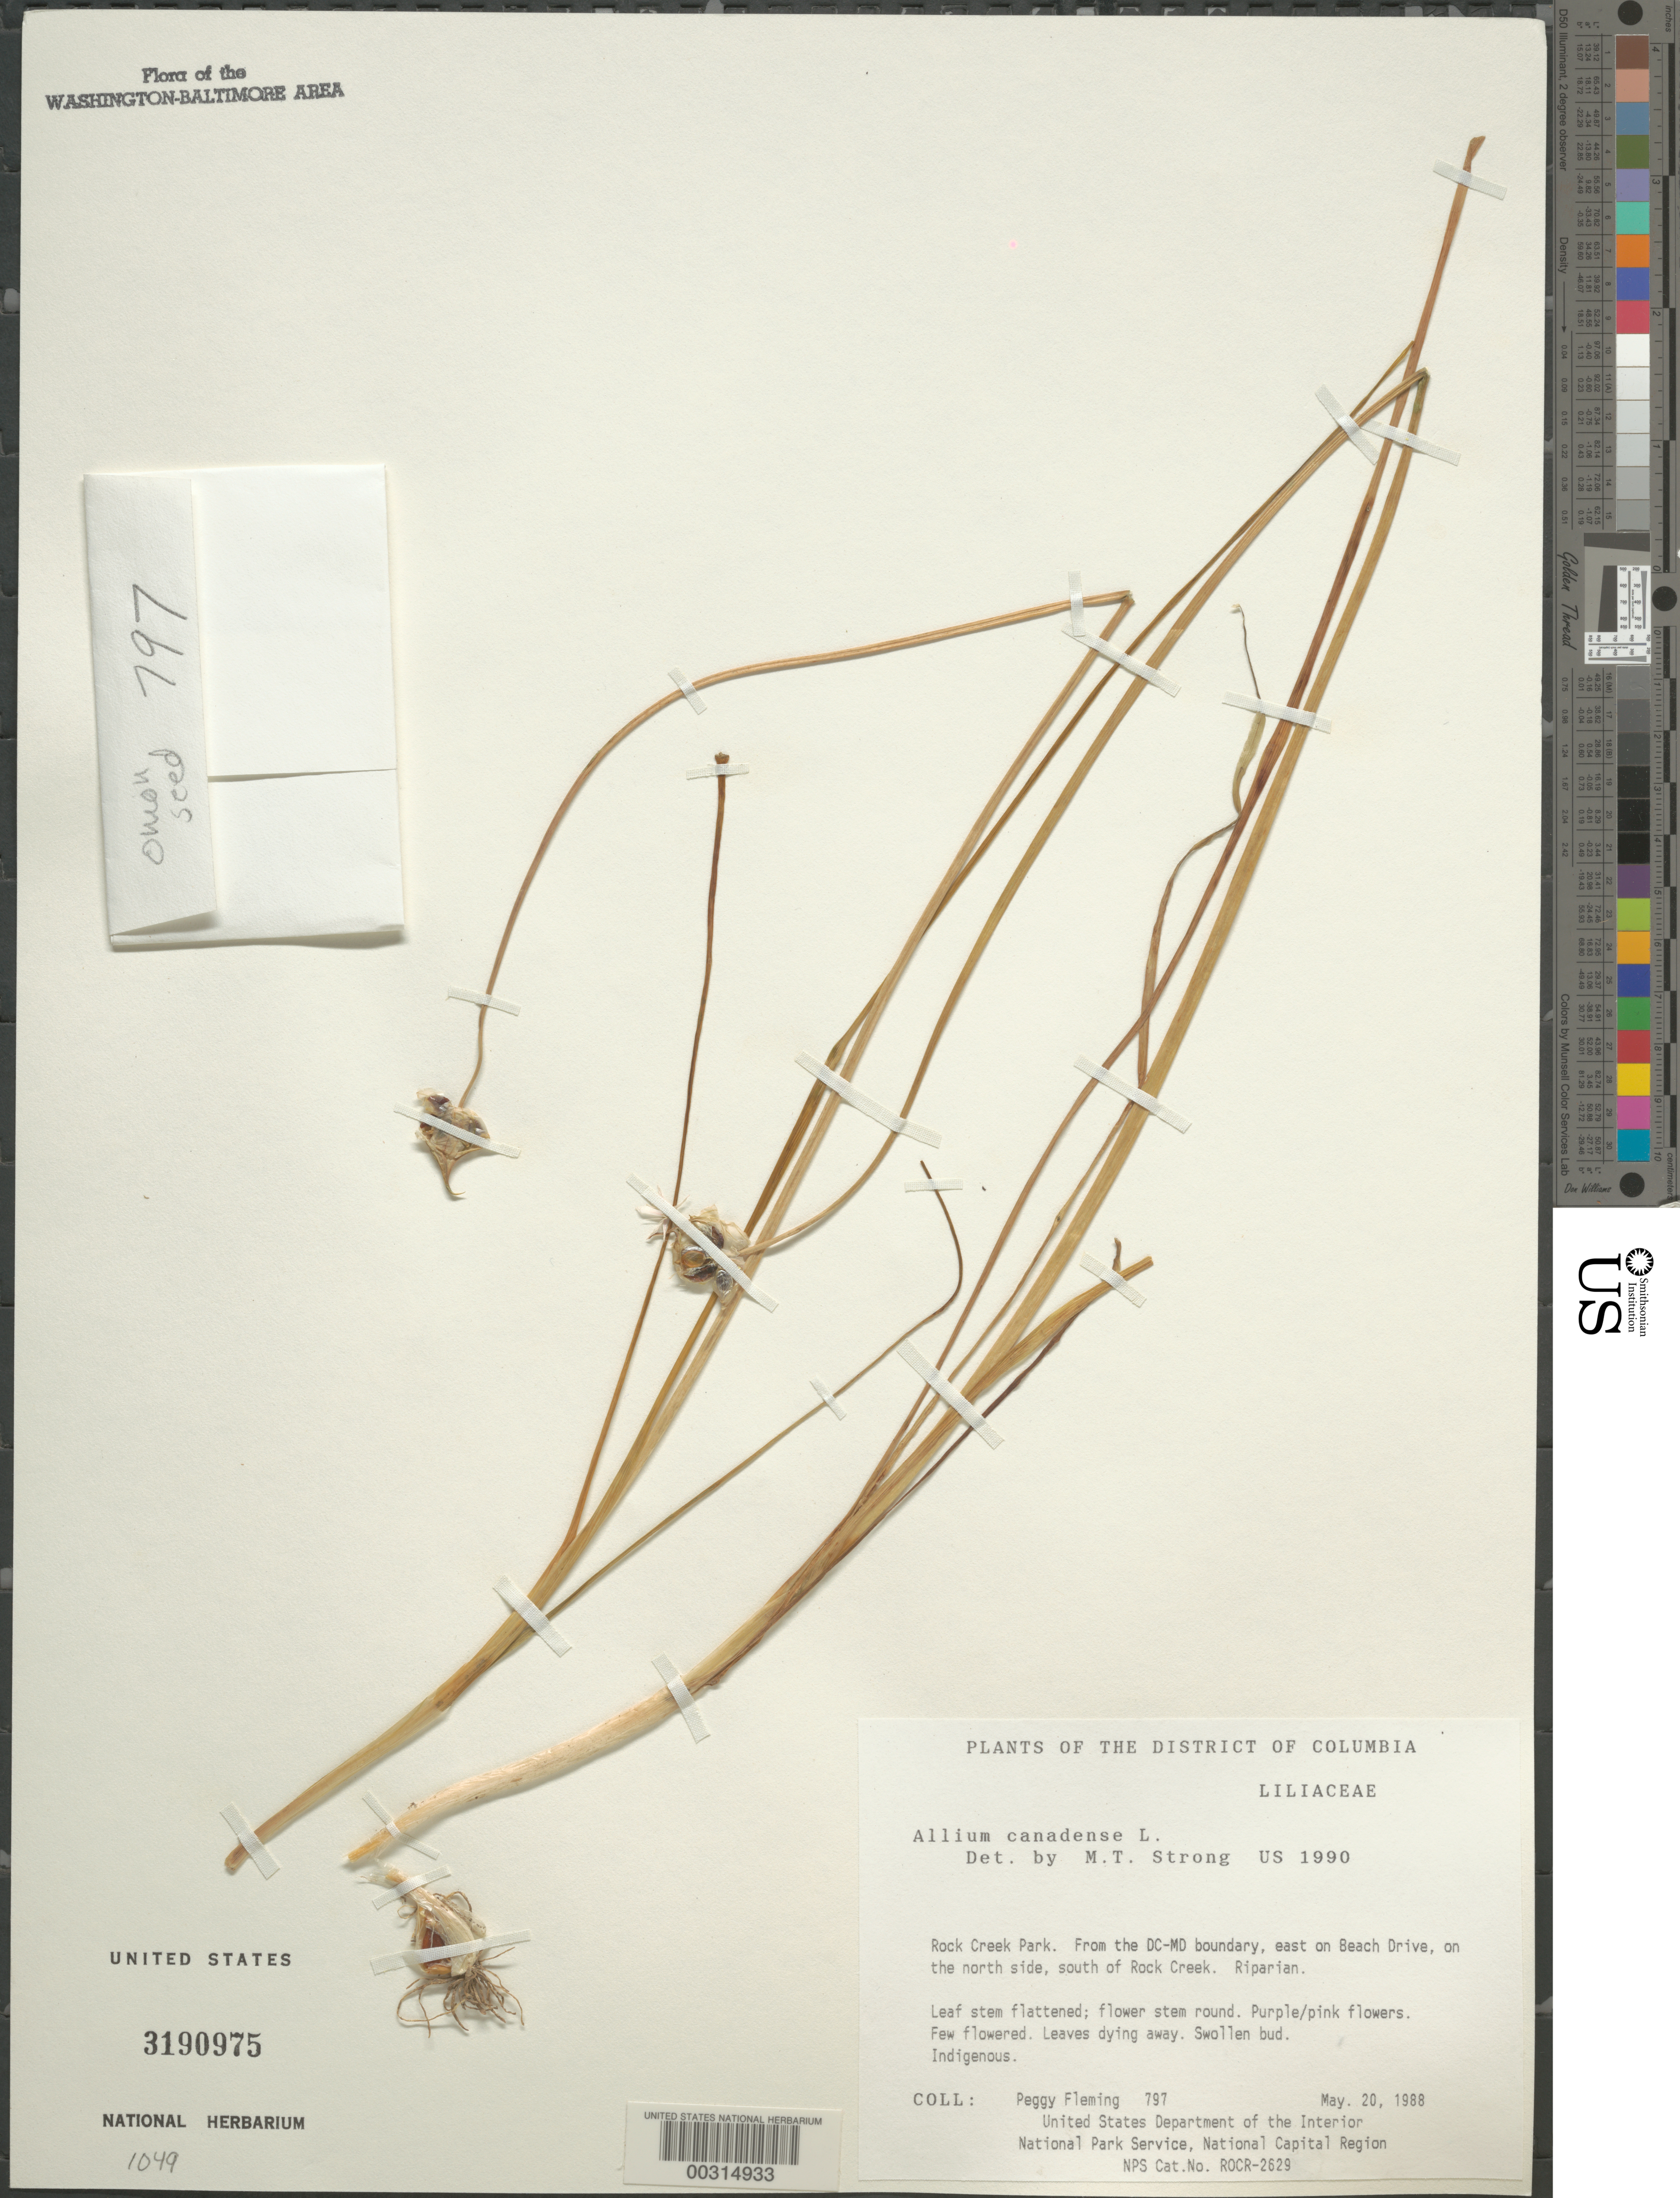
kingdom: Plantae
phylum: Tracheophyta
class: Liliopsida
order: Asparagales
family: Amaryllidaceae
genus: Allium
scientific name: Allium canadense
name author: L.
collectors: P. Fleming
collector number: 797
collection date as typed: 20 May 1988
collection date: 1988-05-20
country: United States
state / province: District of Columbia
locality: Rock Creek Park, from the DC-MD Boundary, E on Beach Drive, on N side S of Rock Creek Rock Creek Park and vicinity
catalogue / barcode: US 3190975